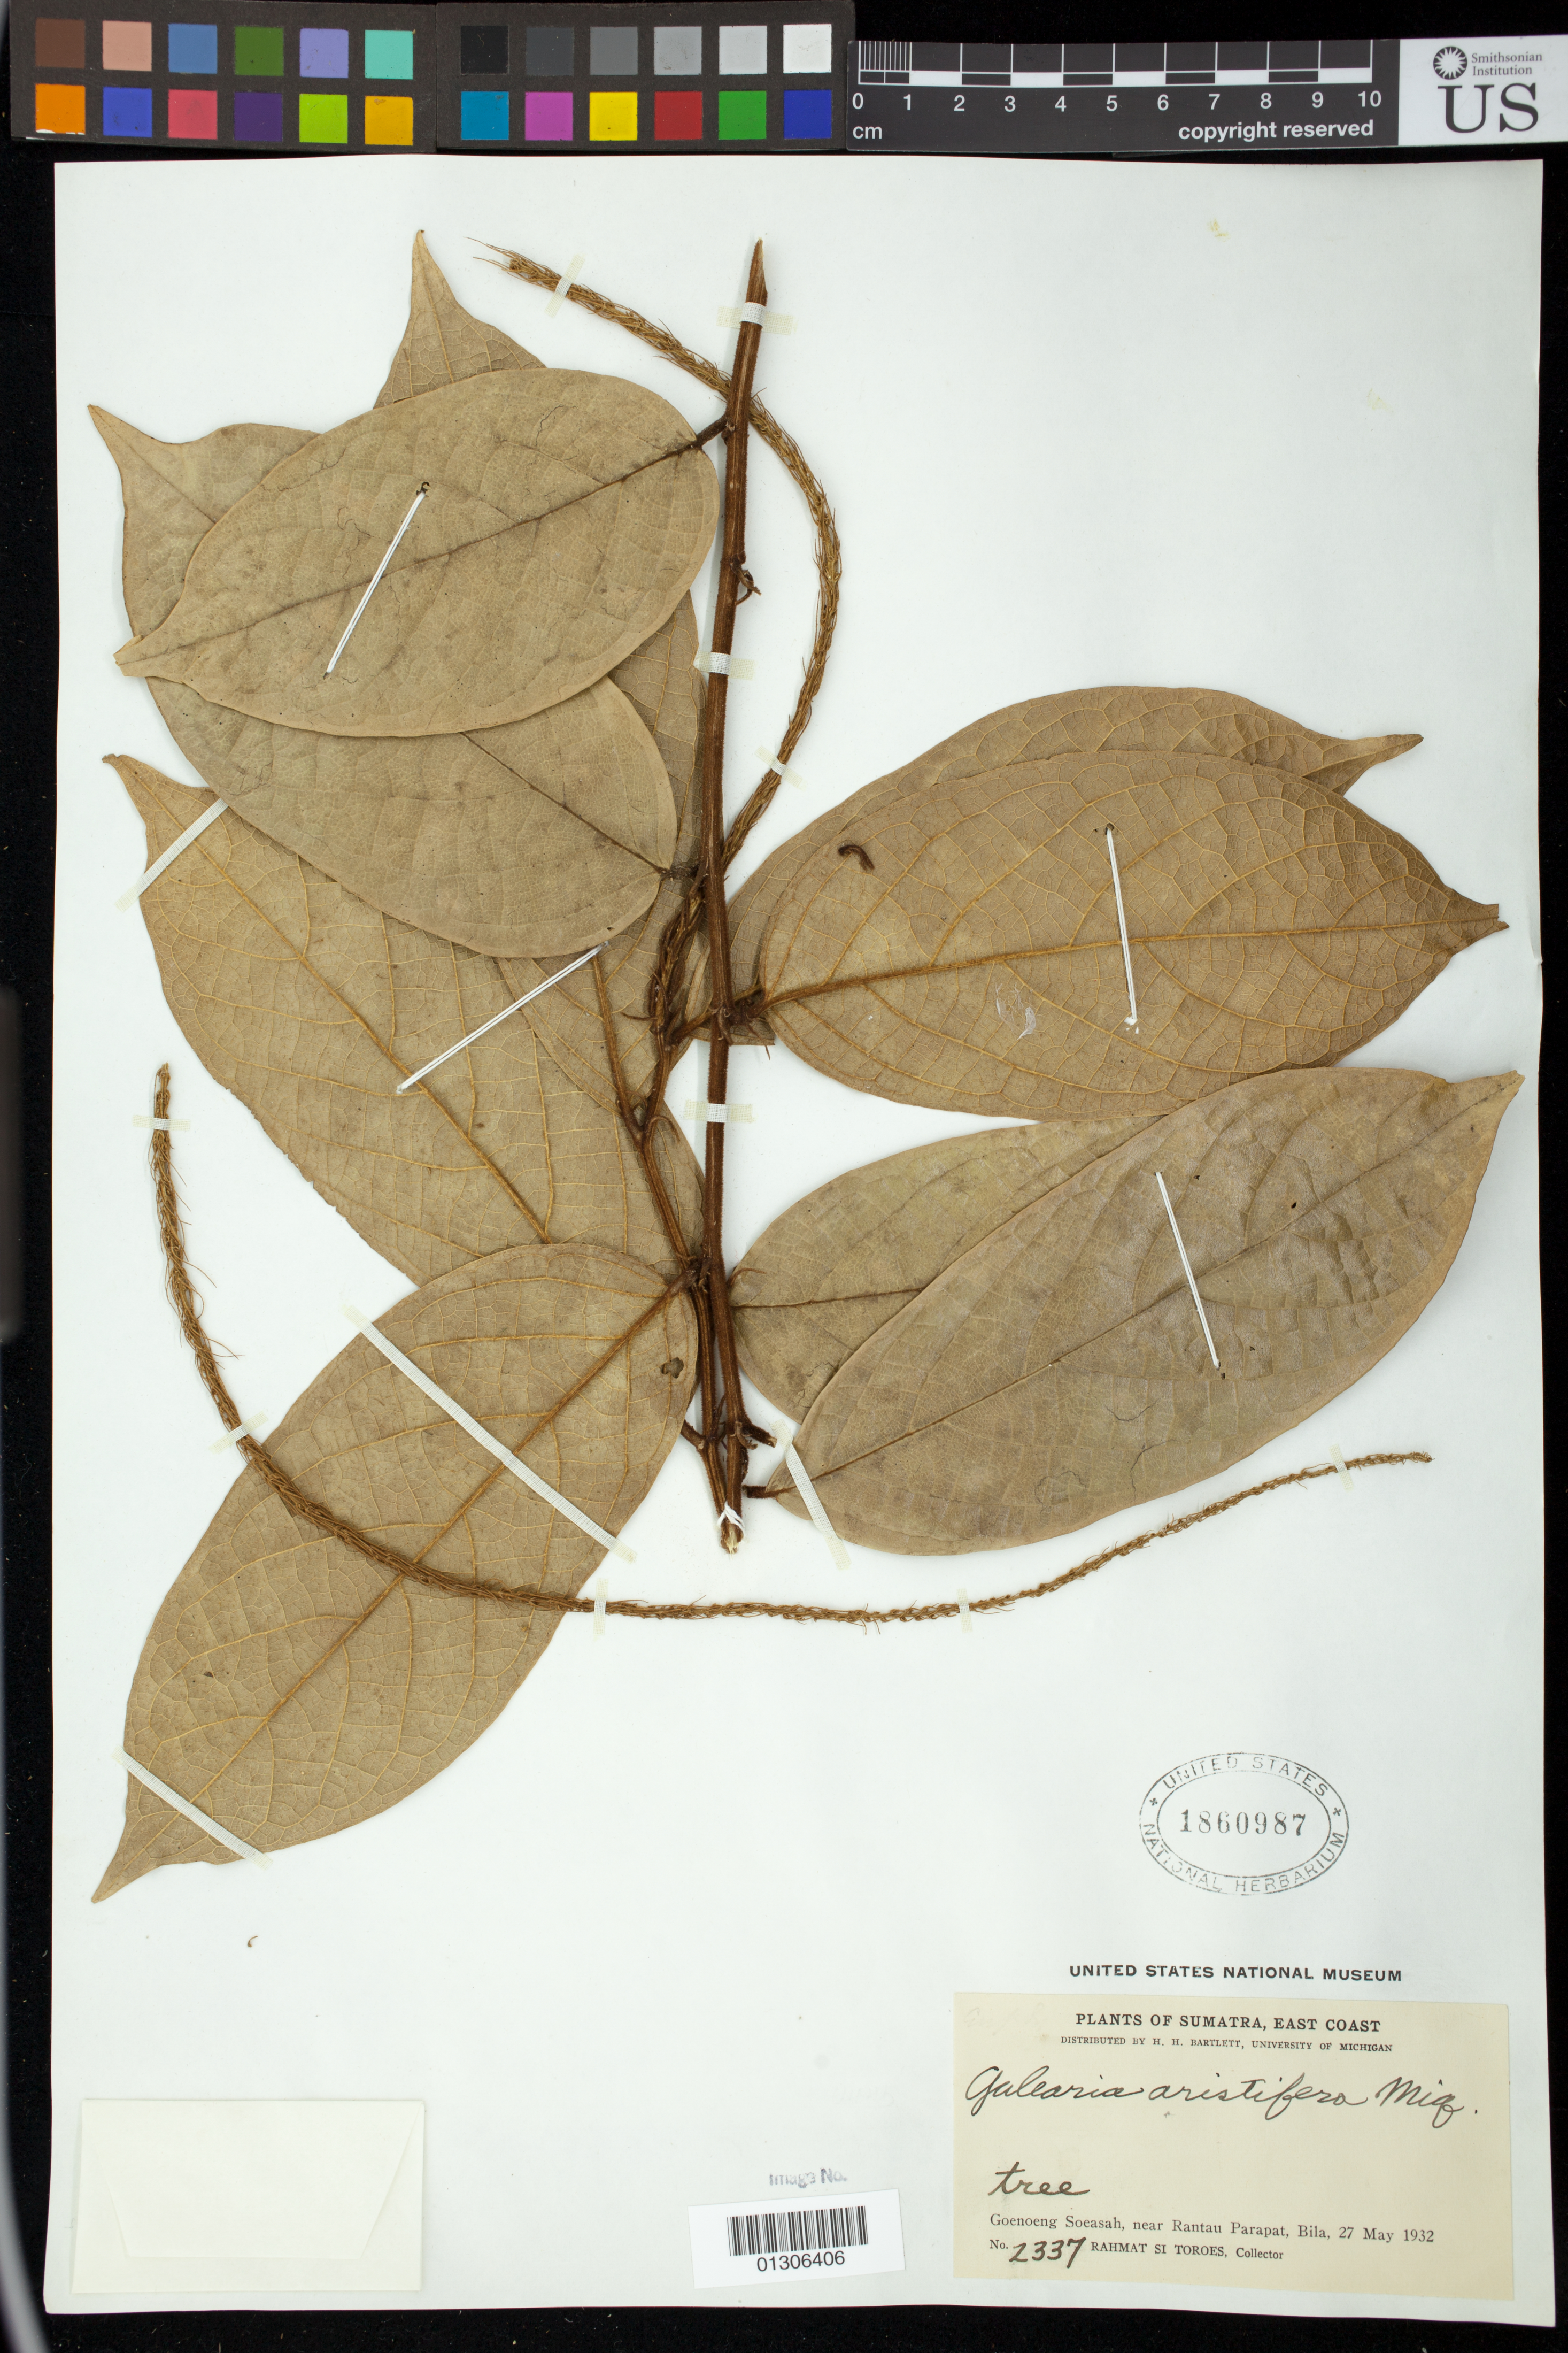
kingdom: Plantae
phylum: Tracheophyta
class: Magnoliopsida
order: Malpighiales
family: Pandaceae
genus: Galearia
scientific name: Galearia aristifera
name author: Miq.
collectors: Rahmat Si Boeea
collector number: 2337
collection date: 1932-05-27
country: Indonesia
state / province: Sumatra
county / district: Sumatera Utara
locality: Goenoeng Soeasah, near Rantau Parapat, Bila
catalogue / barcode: US 1860987